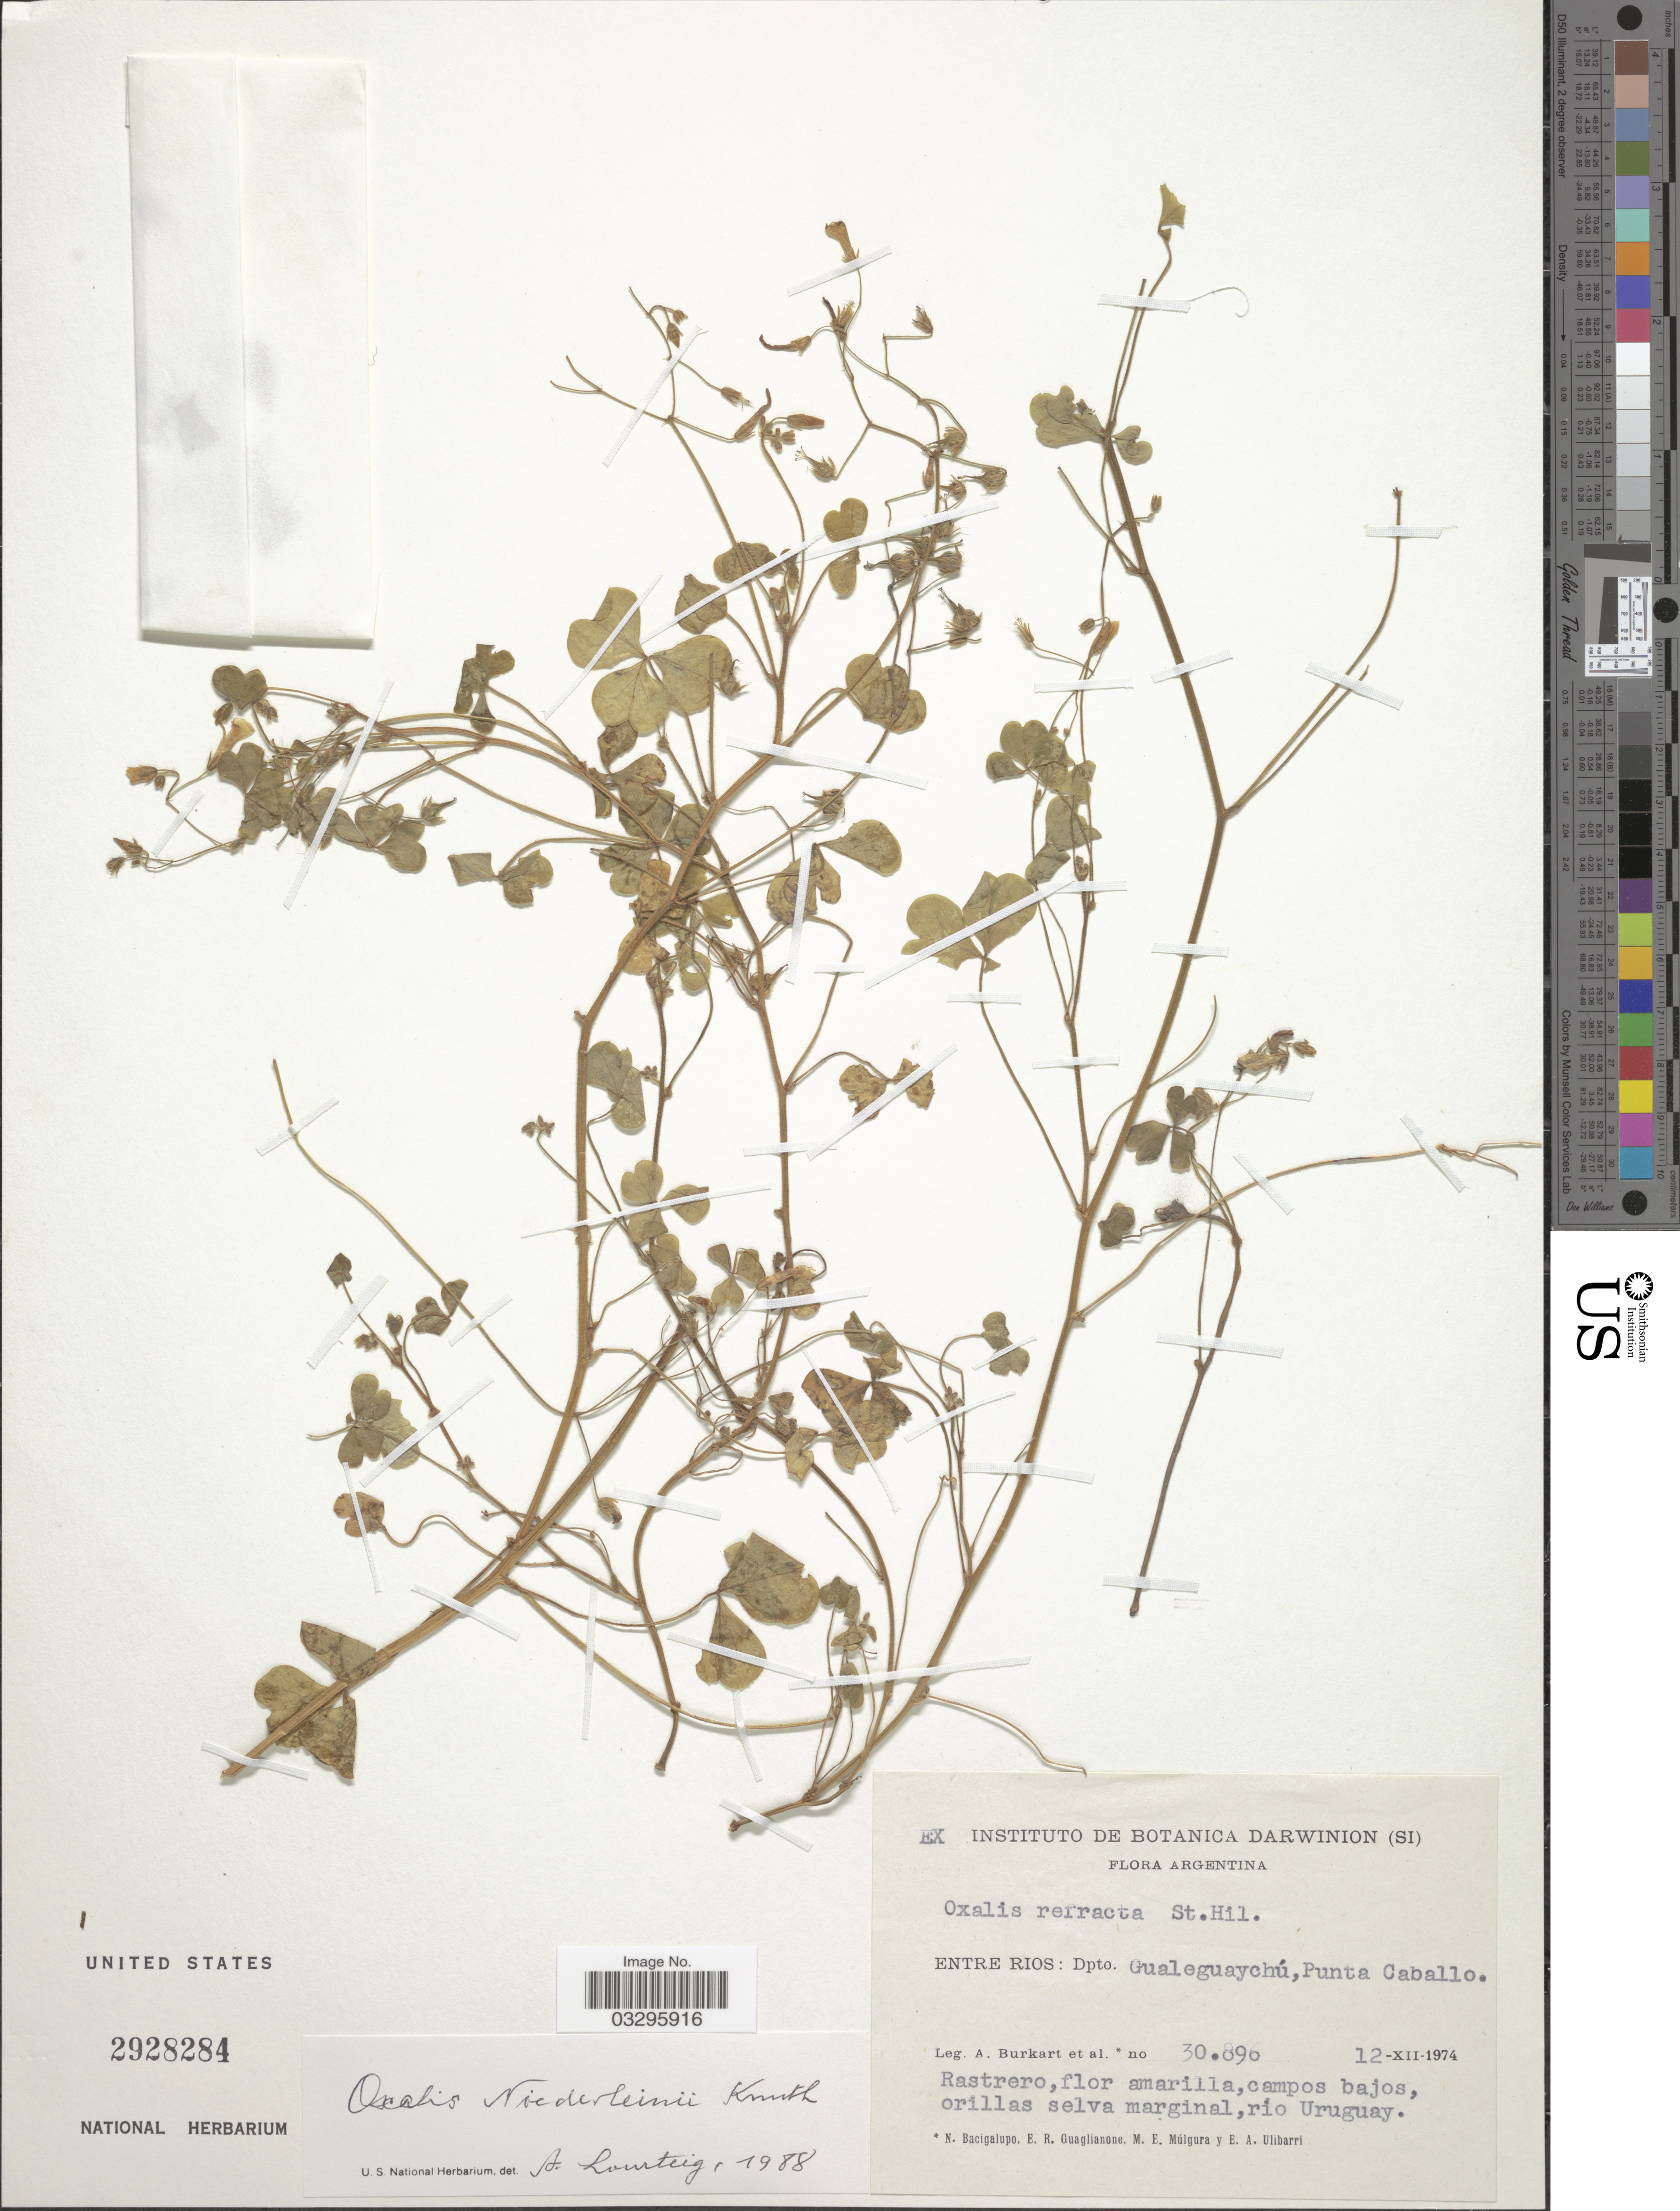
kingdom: Plantae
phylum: Tracheophyta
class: Magnoliopsida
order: Oxalidales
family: Oxalidaceae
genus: Oxalis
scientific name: Oxalis niederleinii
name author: R. Knuth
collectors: A. E. Burkart, N. M. Bacigalupo, E. R. Guaglianone, M. E. Múlgura & E. A. Ulibarri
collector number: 30896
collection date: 1974-12-12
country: Argentina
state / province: Entre Rios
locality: Dpto. Gualeguaychú, Punta Caballo. Rio Uruguay.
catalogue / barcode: US 2928284